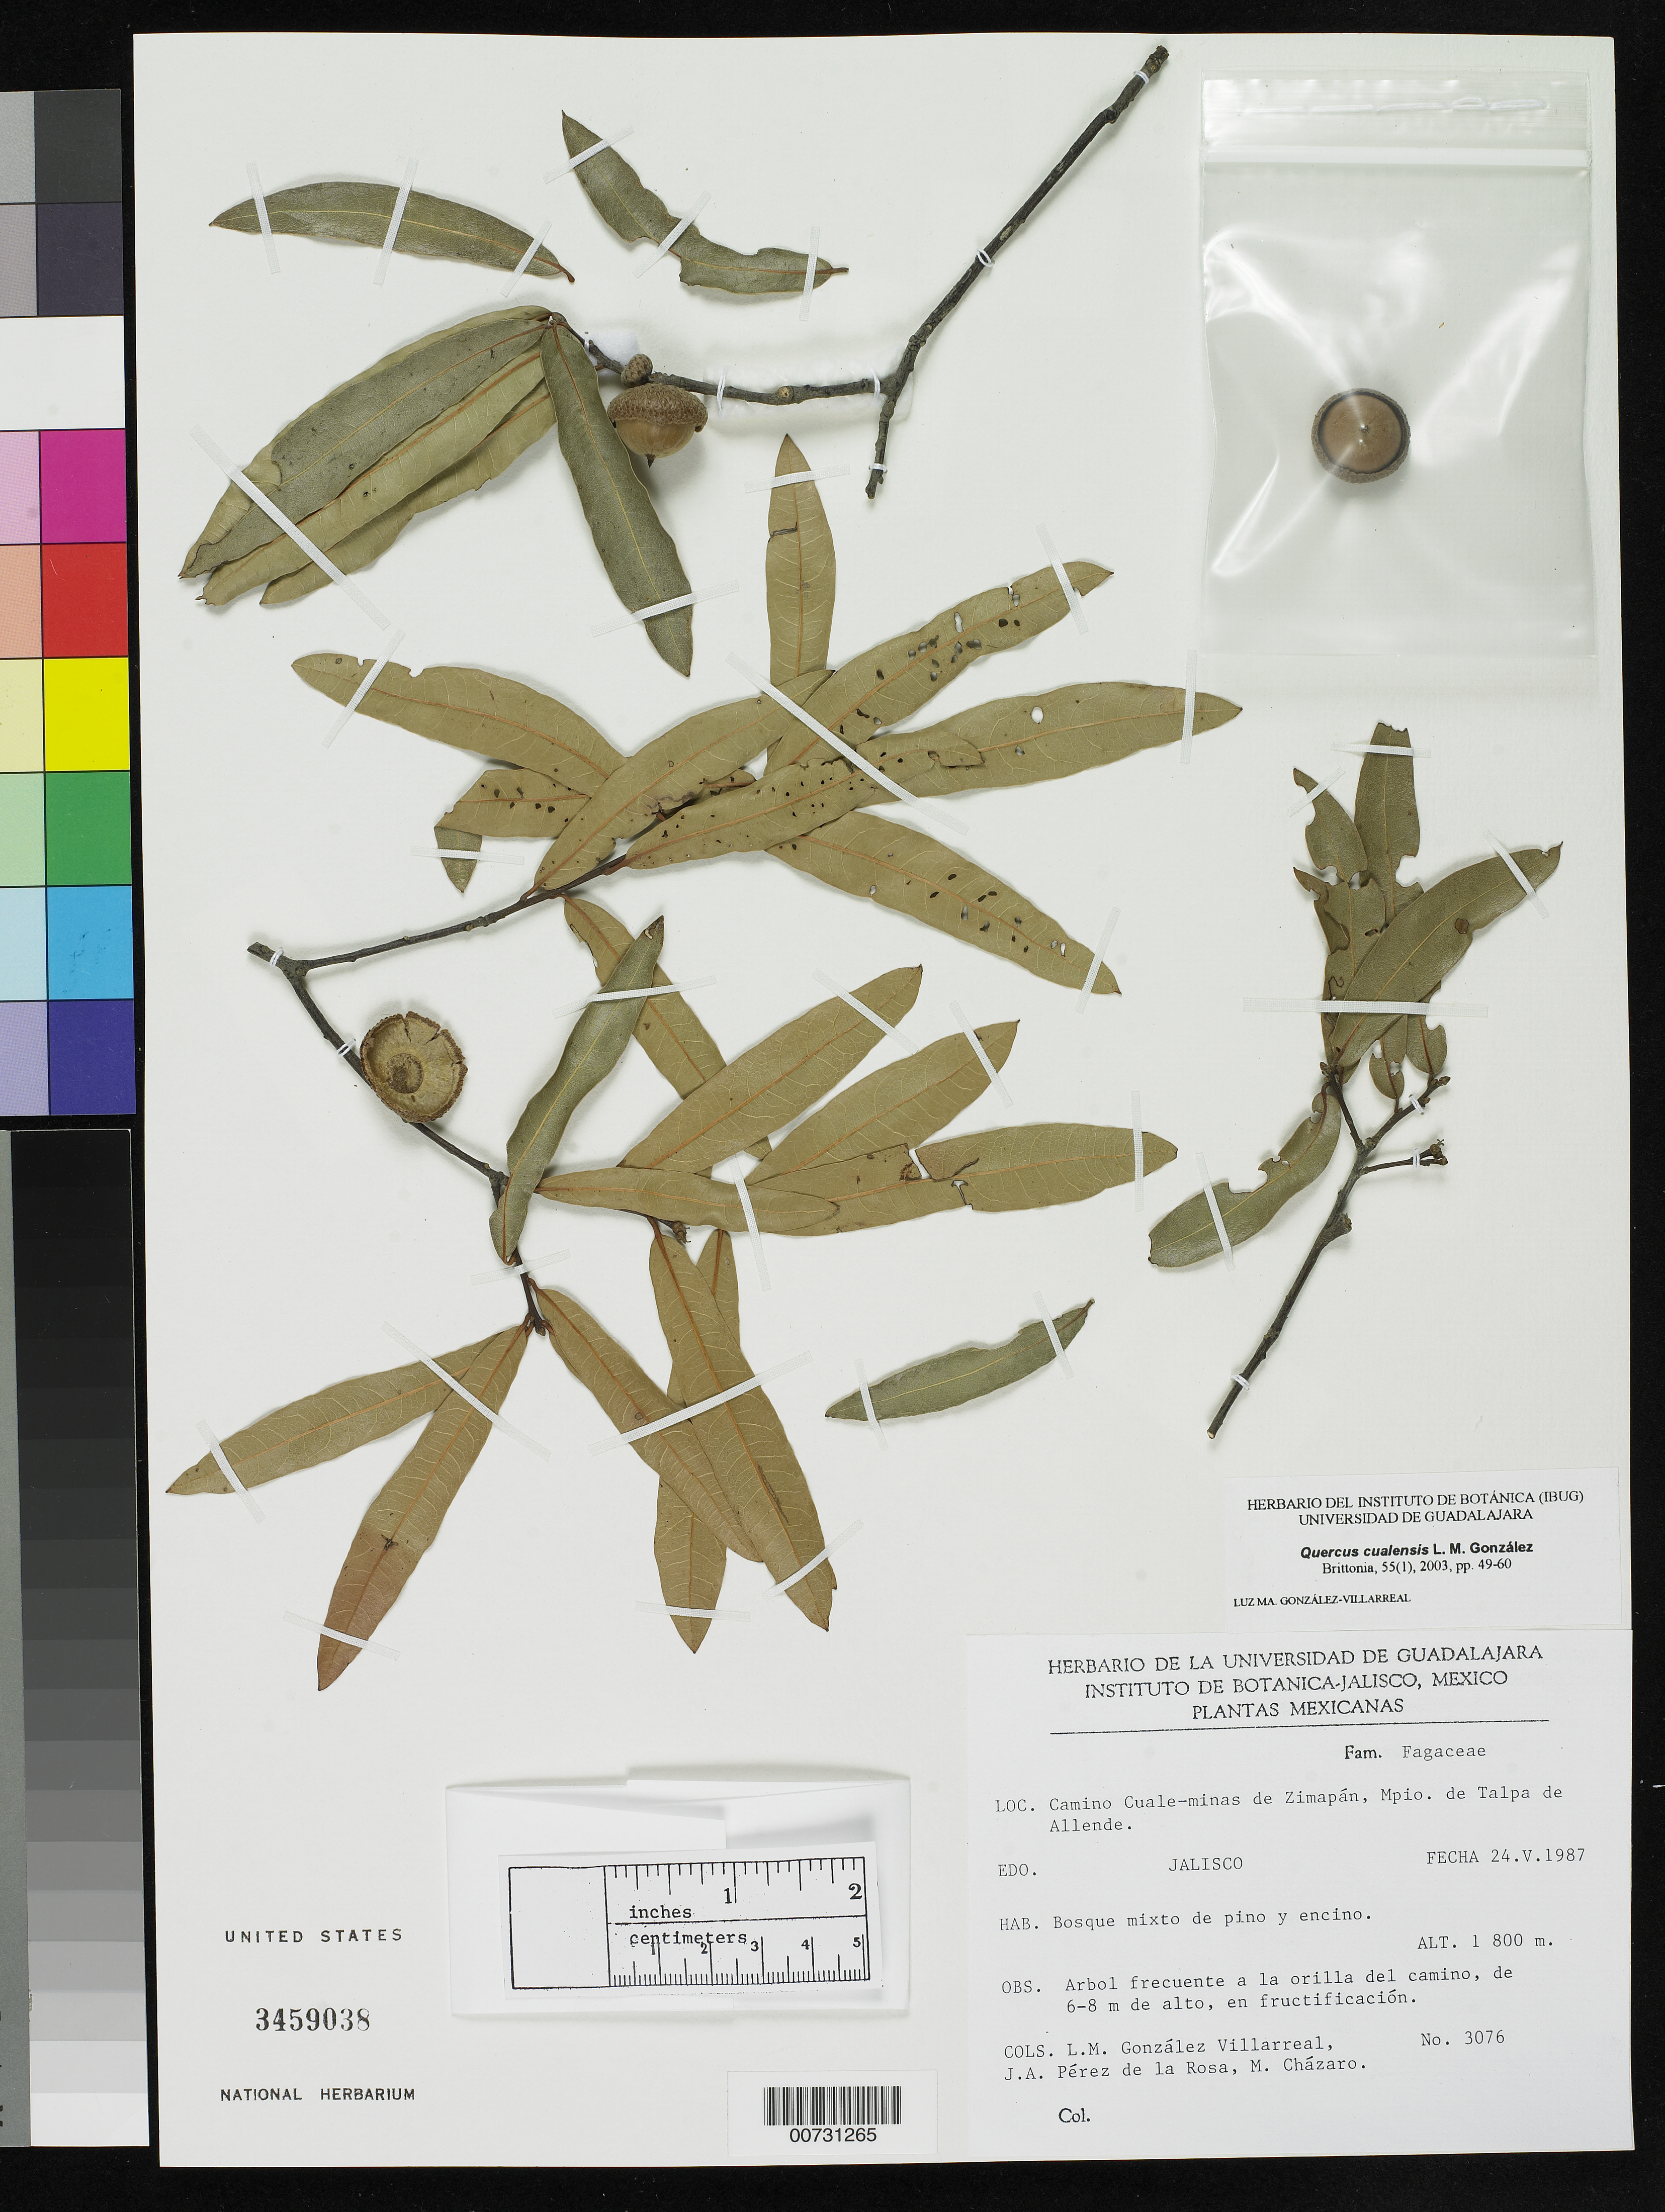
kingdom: Plantae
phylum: Tracheophyta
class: Magnoliopsida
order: Fagales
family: Fagaceae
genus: Quercus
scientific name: Quercus cualensis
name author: González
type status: Isotype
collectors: M. González-Ledesma, J. A. Pérez de la Rosa & M. de J. Cházaro Basáñoez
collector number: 3076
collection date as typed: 24 May 1987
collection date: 1987-05-24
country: Mexico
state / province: Jalisco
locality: Camino Cuale-minas de Zimapán, Mpio. De Talpa de Allende.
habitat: Bosque mixto de pino y encino.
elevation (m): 1800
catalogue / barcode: US 3459038